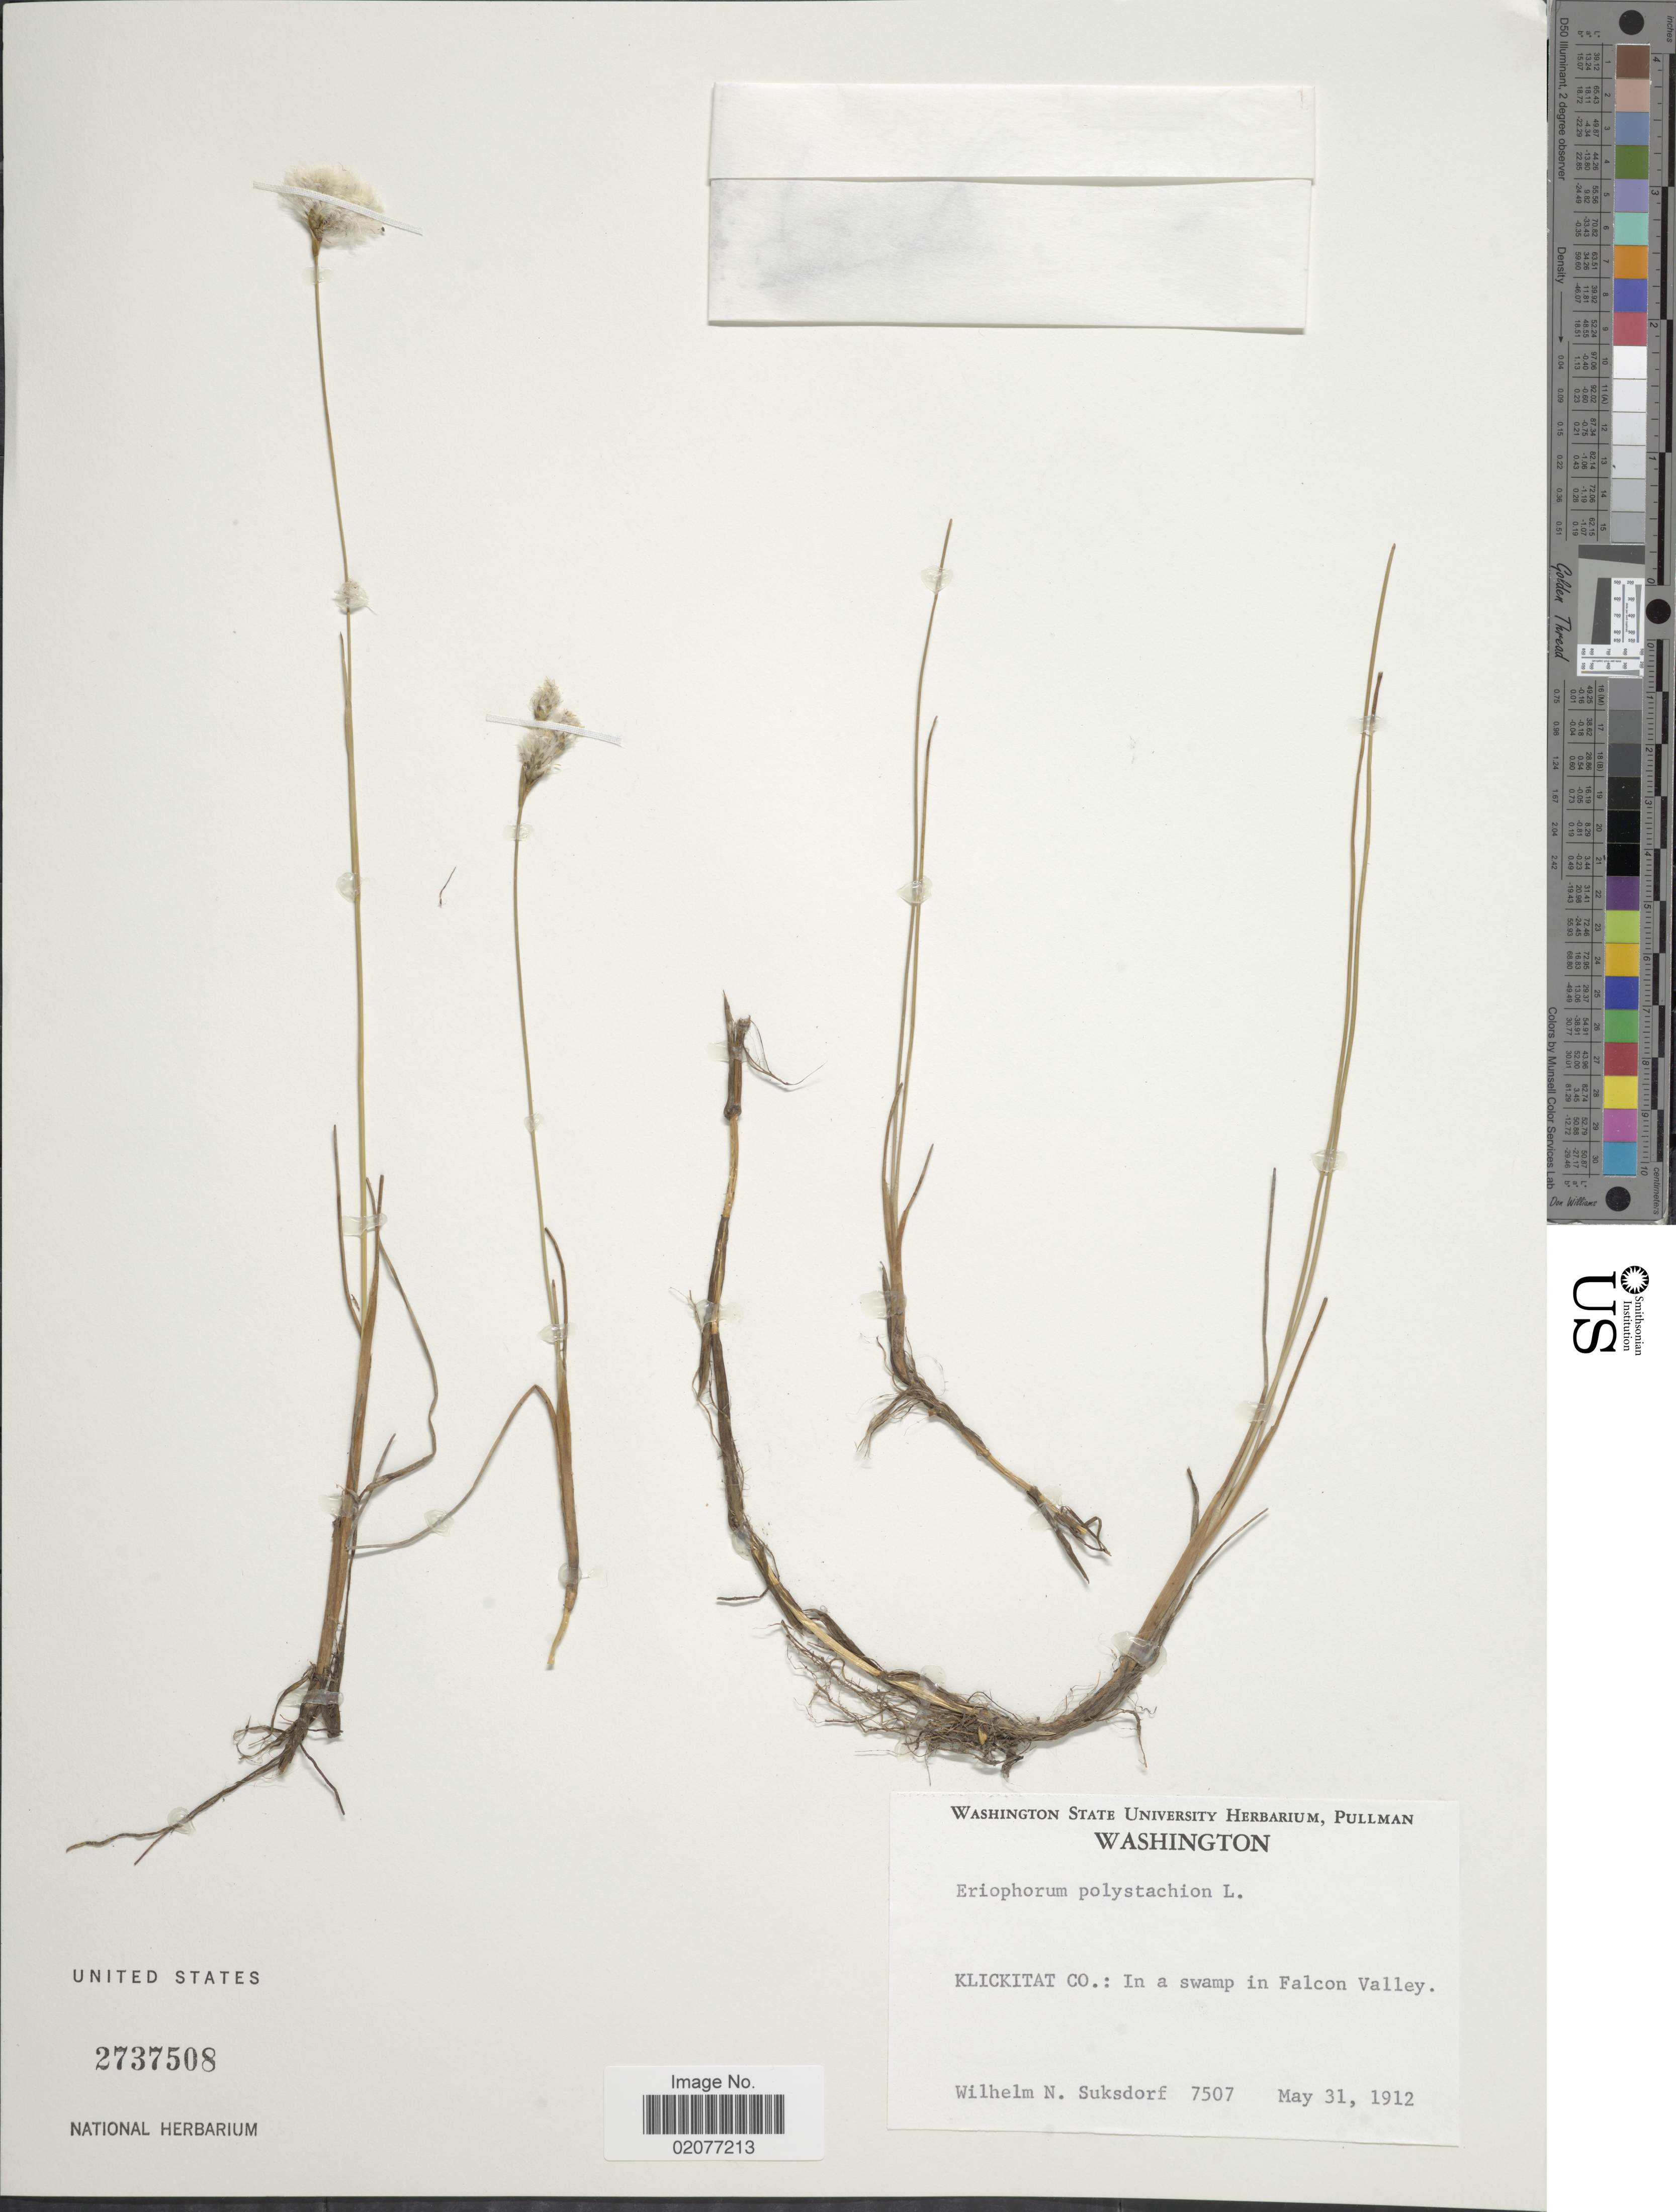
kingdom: Plantae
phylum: Tracheophyta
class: Liliopsida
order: Poales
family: Cyperaceae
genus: Eriophorum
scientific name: Eriophorum angustifolium subsp. angustifolium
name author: Honck.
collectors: W. N. Suksdorf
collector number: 7507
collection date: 1912-05-31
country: United States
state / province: Washington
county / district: Klickitat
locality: Washington, Klickitat Co.: In a swamp in Falcon Valley.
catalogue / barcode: US 2737508